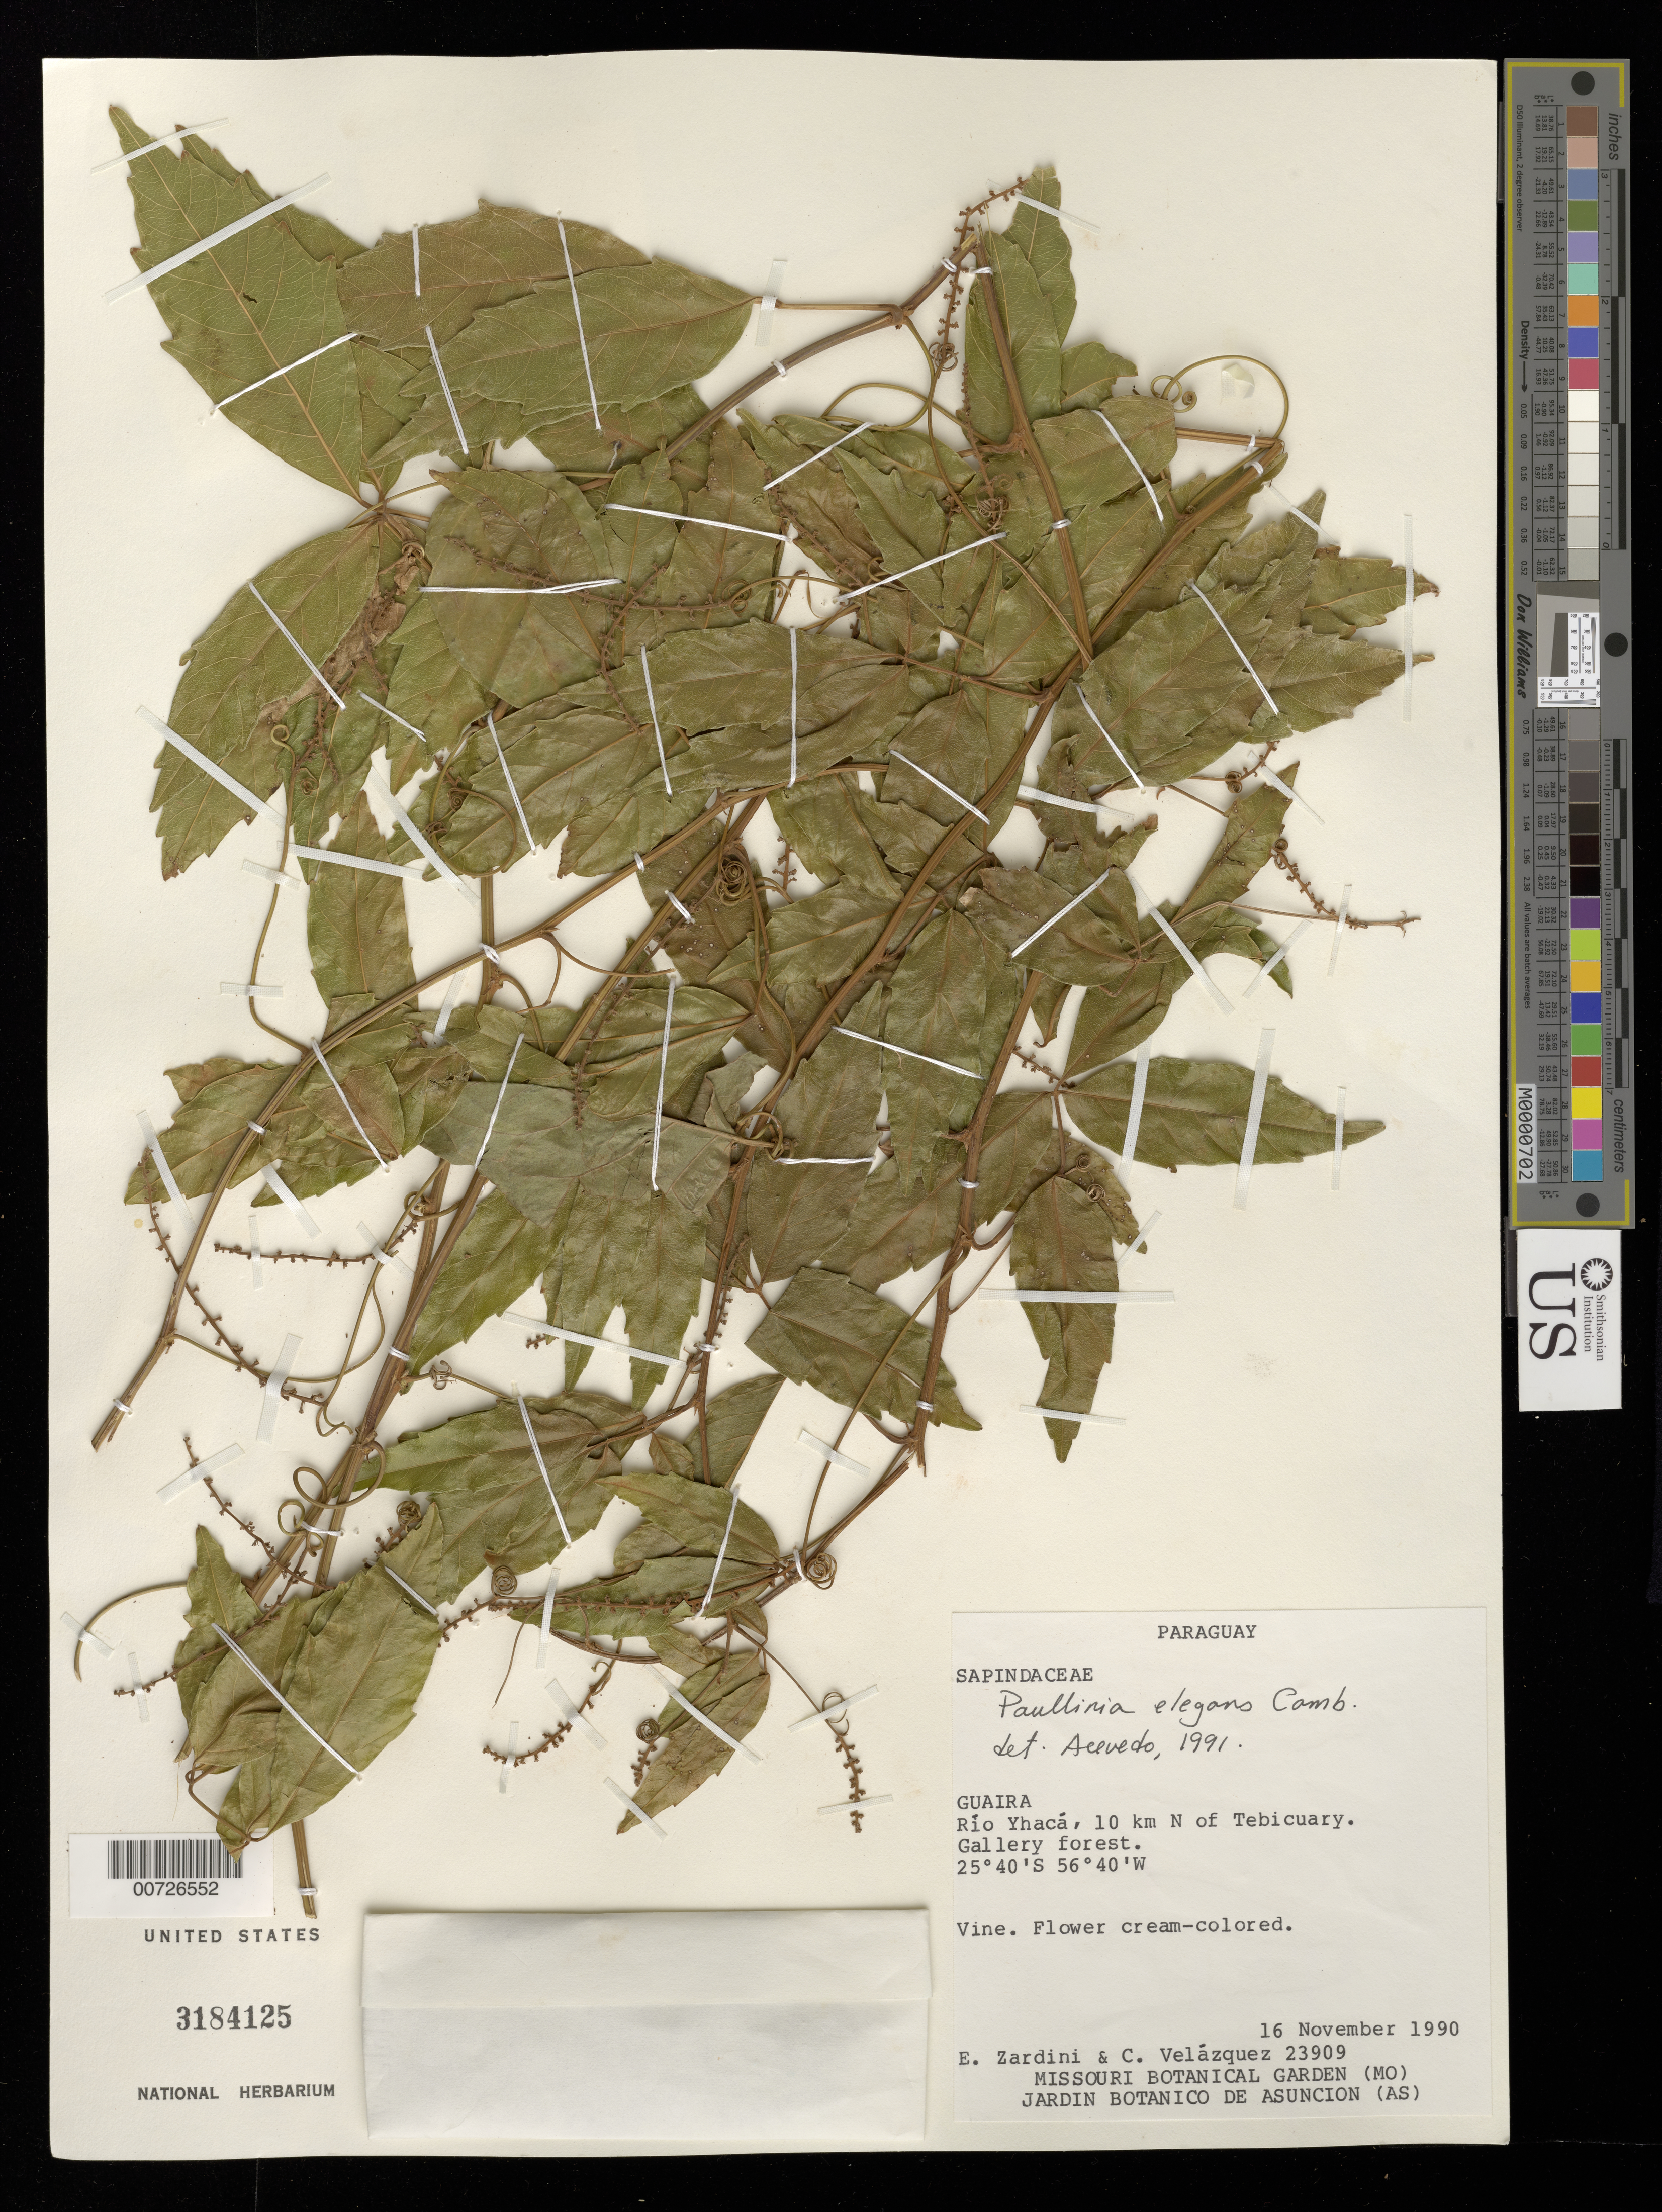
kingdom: Plantae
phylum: Tracheophyta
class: Magnoliopsida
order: Sapindales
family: Sapindaceae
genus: Paullinia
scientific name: Paullinia elegans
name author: Cambess.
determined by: Acevedo-Rodríguez, P., (BOT), Smithsonian Institution - National Museum of Natural History (UNITED STATES)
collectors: E. M. Zardini & C. Velázquez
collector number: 23909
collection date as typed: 16 Nov 1990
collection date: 1990-11-16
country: Paraguay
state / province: Guaira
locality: Río Yhacá, 10 km N of Tebicuary.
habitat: Gallery forest.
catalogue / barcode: US 3184125